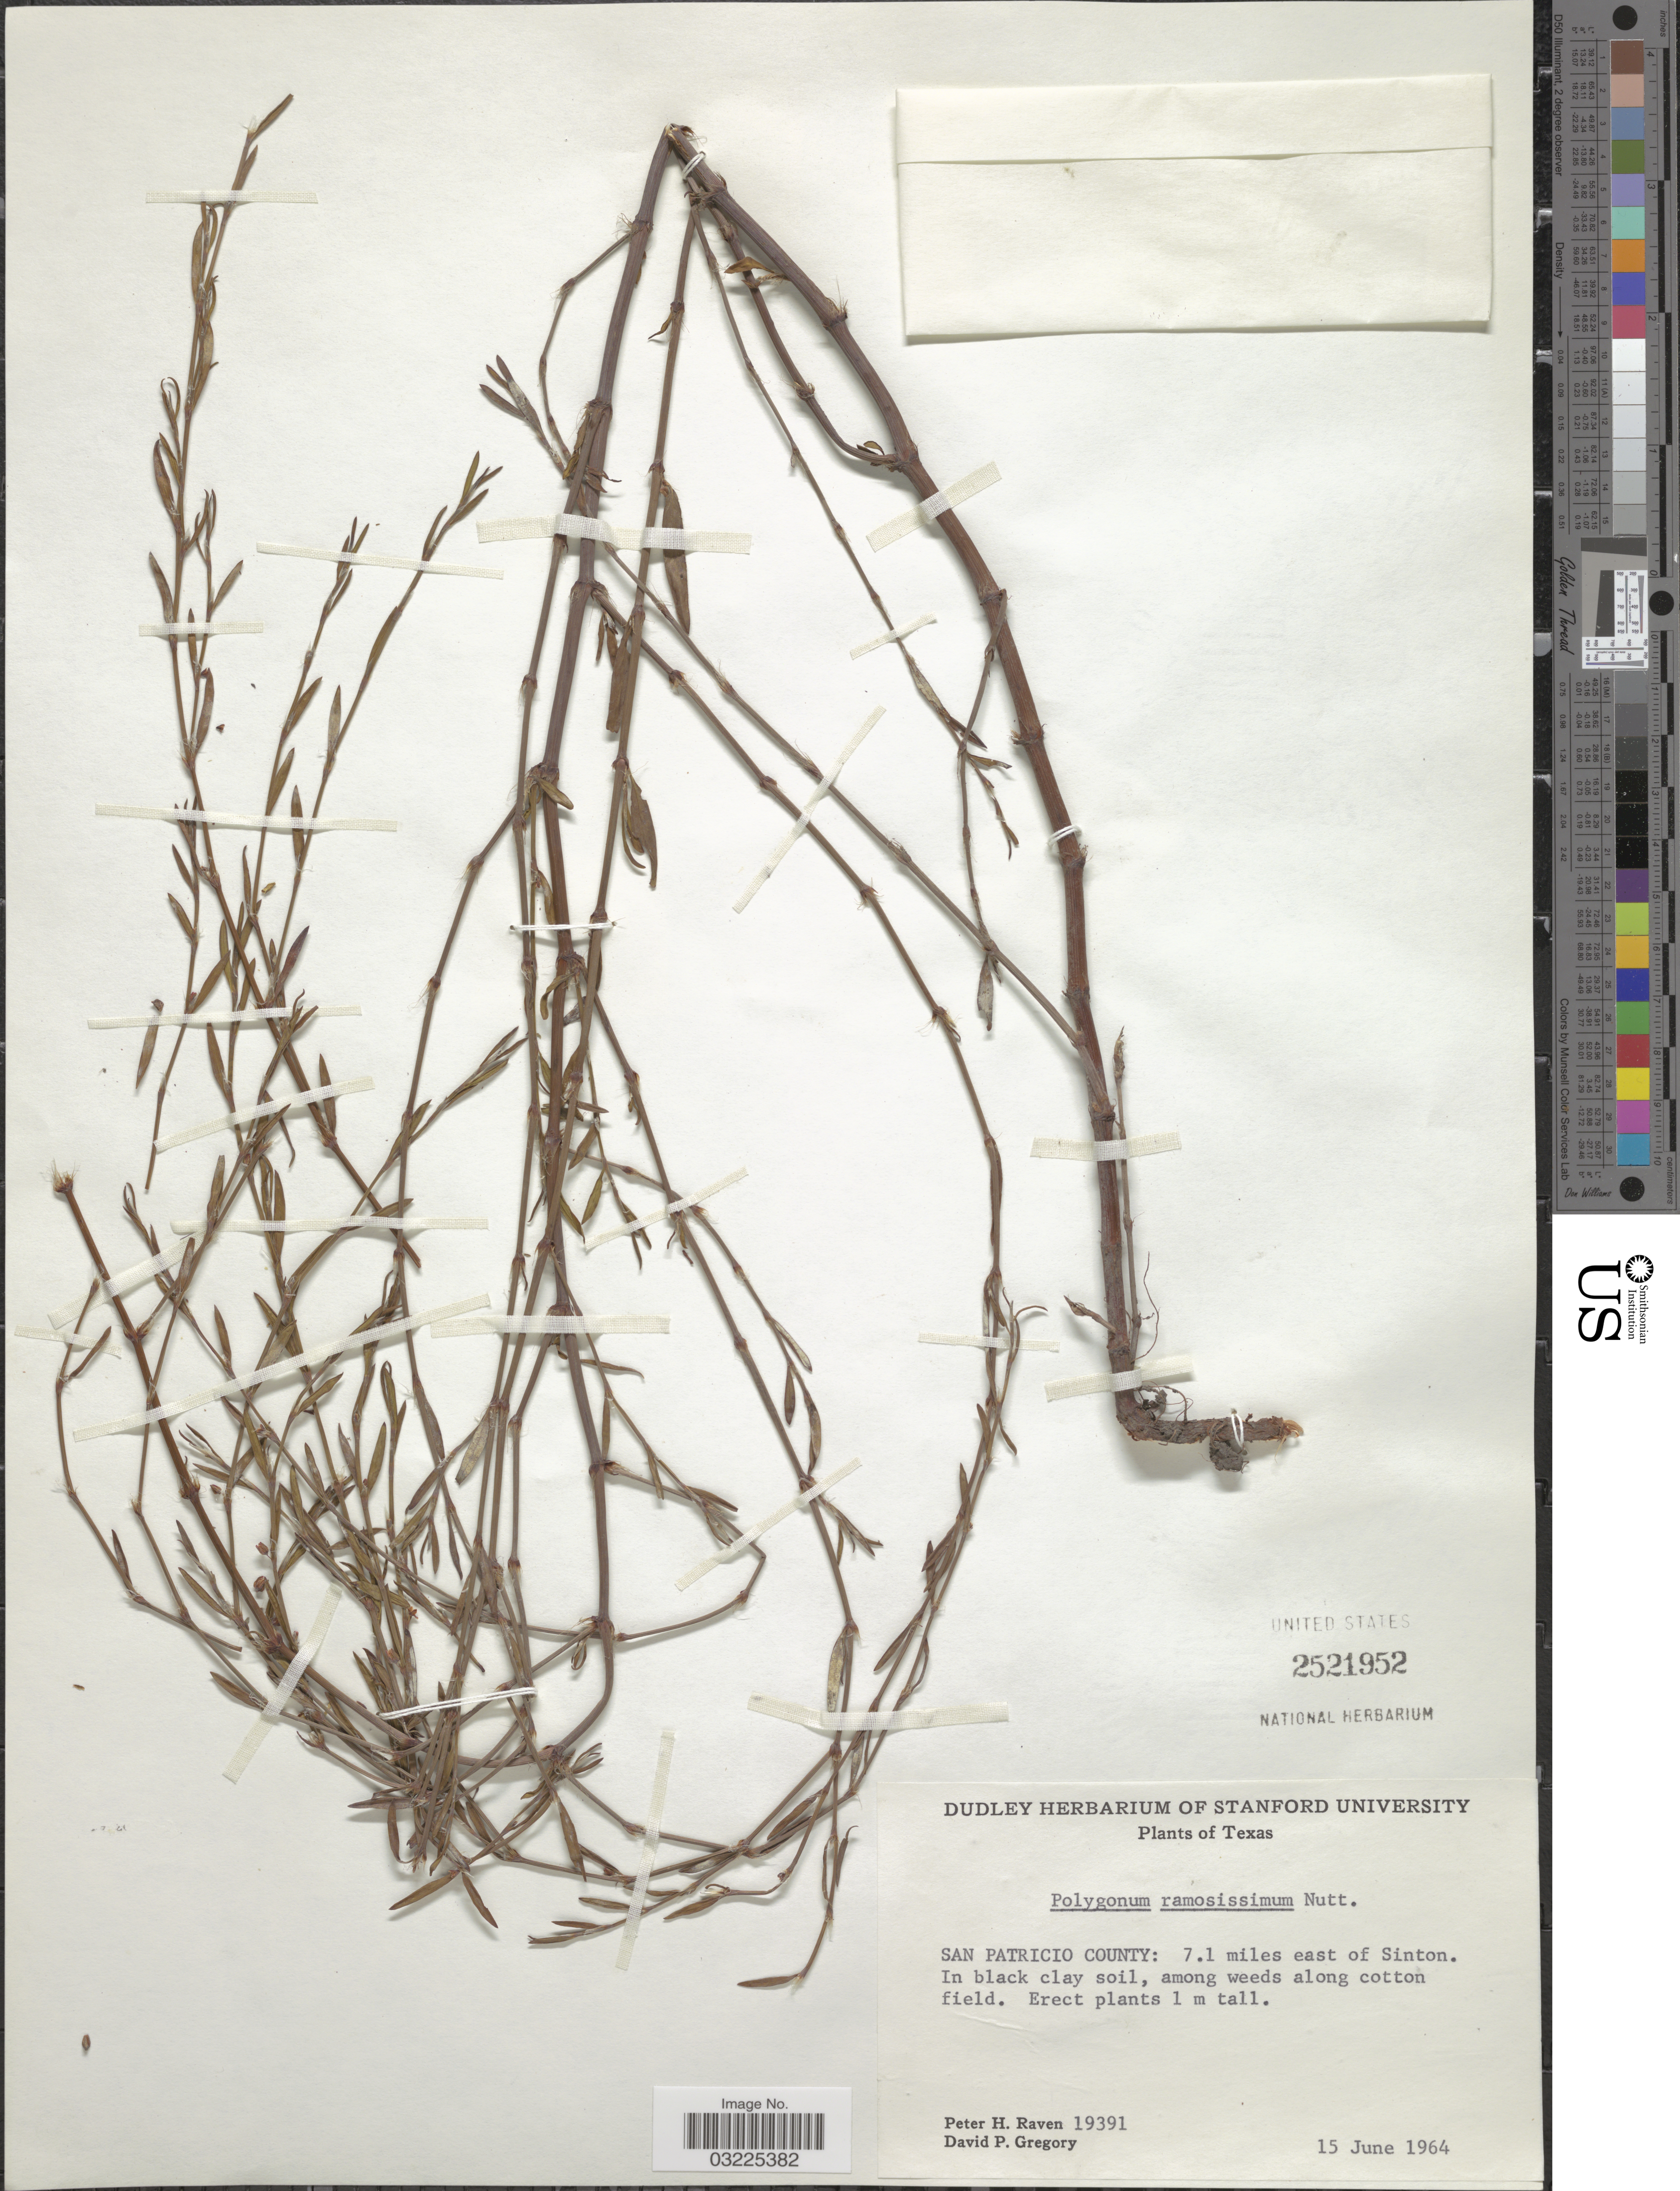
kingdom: Plantae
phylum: Tracheophyta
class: Magnoliopsida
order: Caryophyllales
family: Polygonaceae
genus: Polygonum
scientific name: Polygonum ramosissimum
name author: Michx.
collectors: P. Raven & D. Gregory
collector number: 19391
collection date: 1964-06-15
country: United States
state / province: Texas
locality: San Patricio County: 7.1 miles east of Sinton.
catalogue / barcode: US 2521952